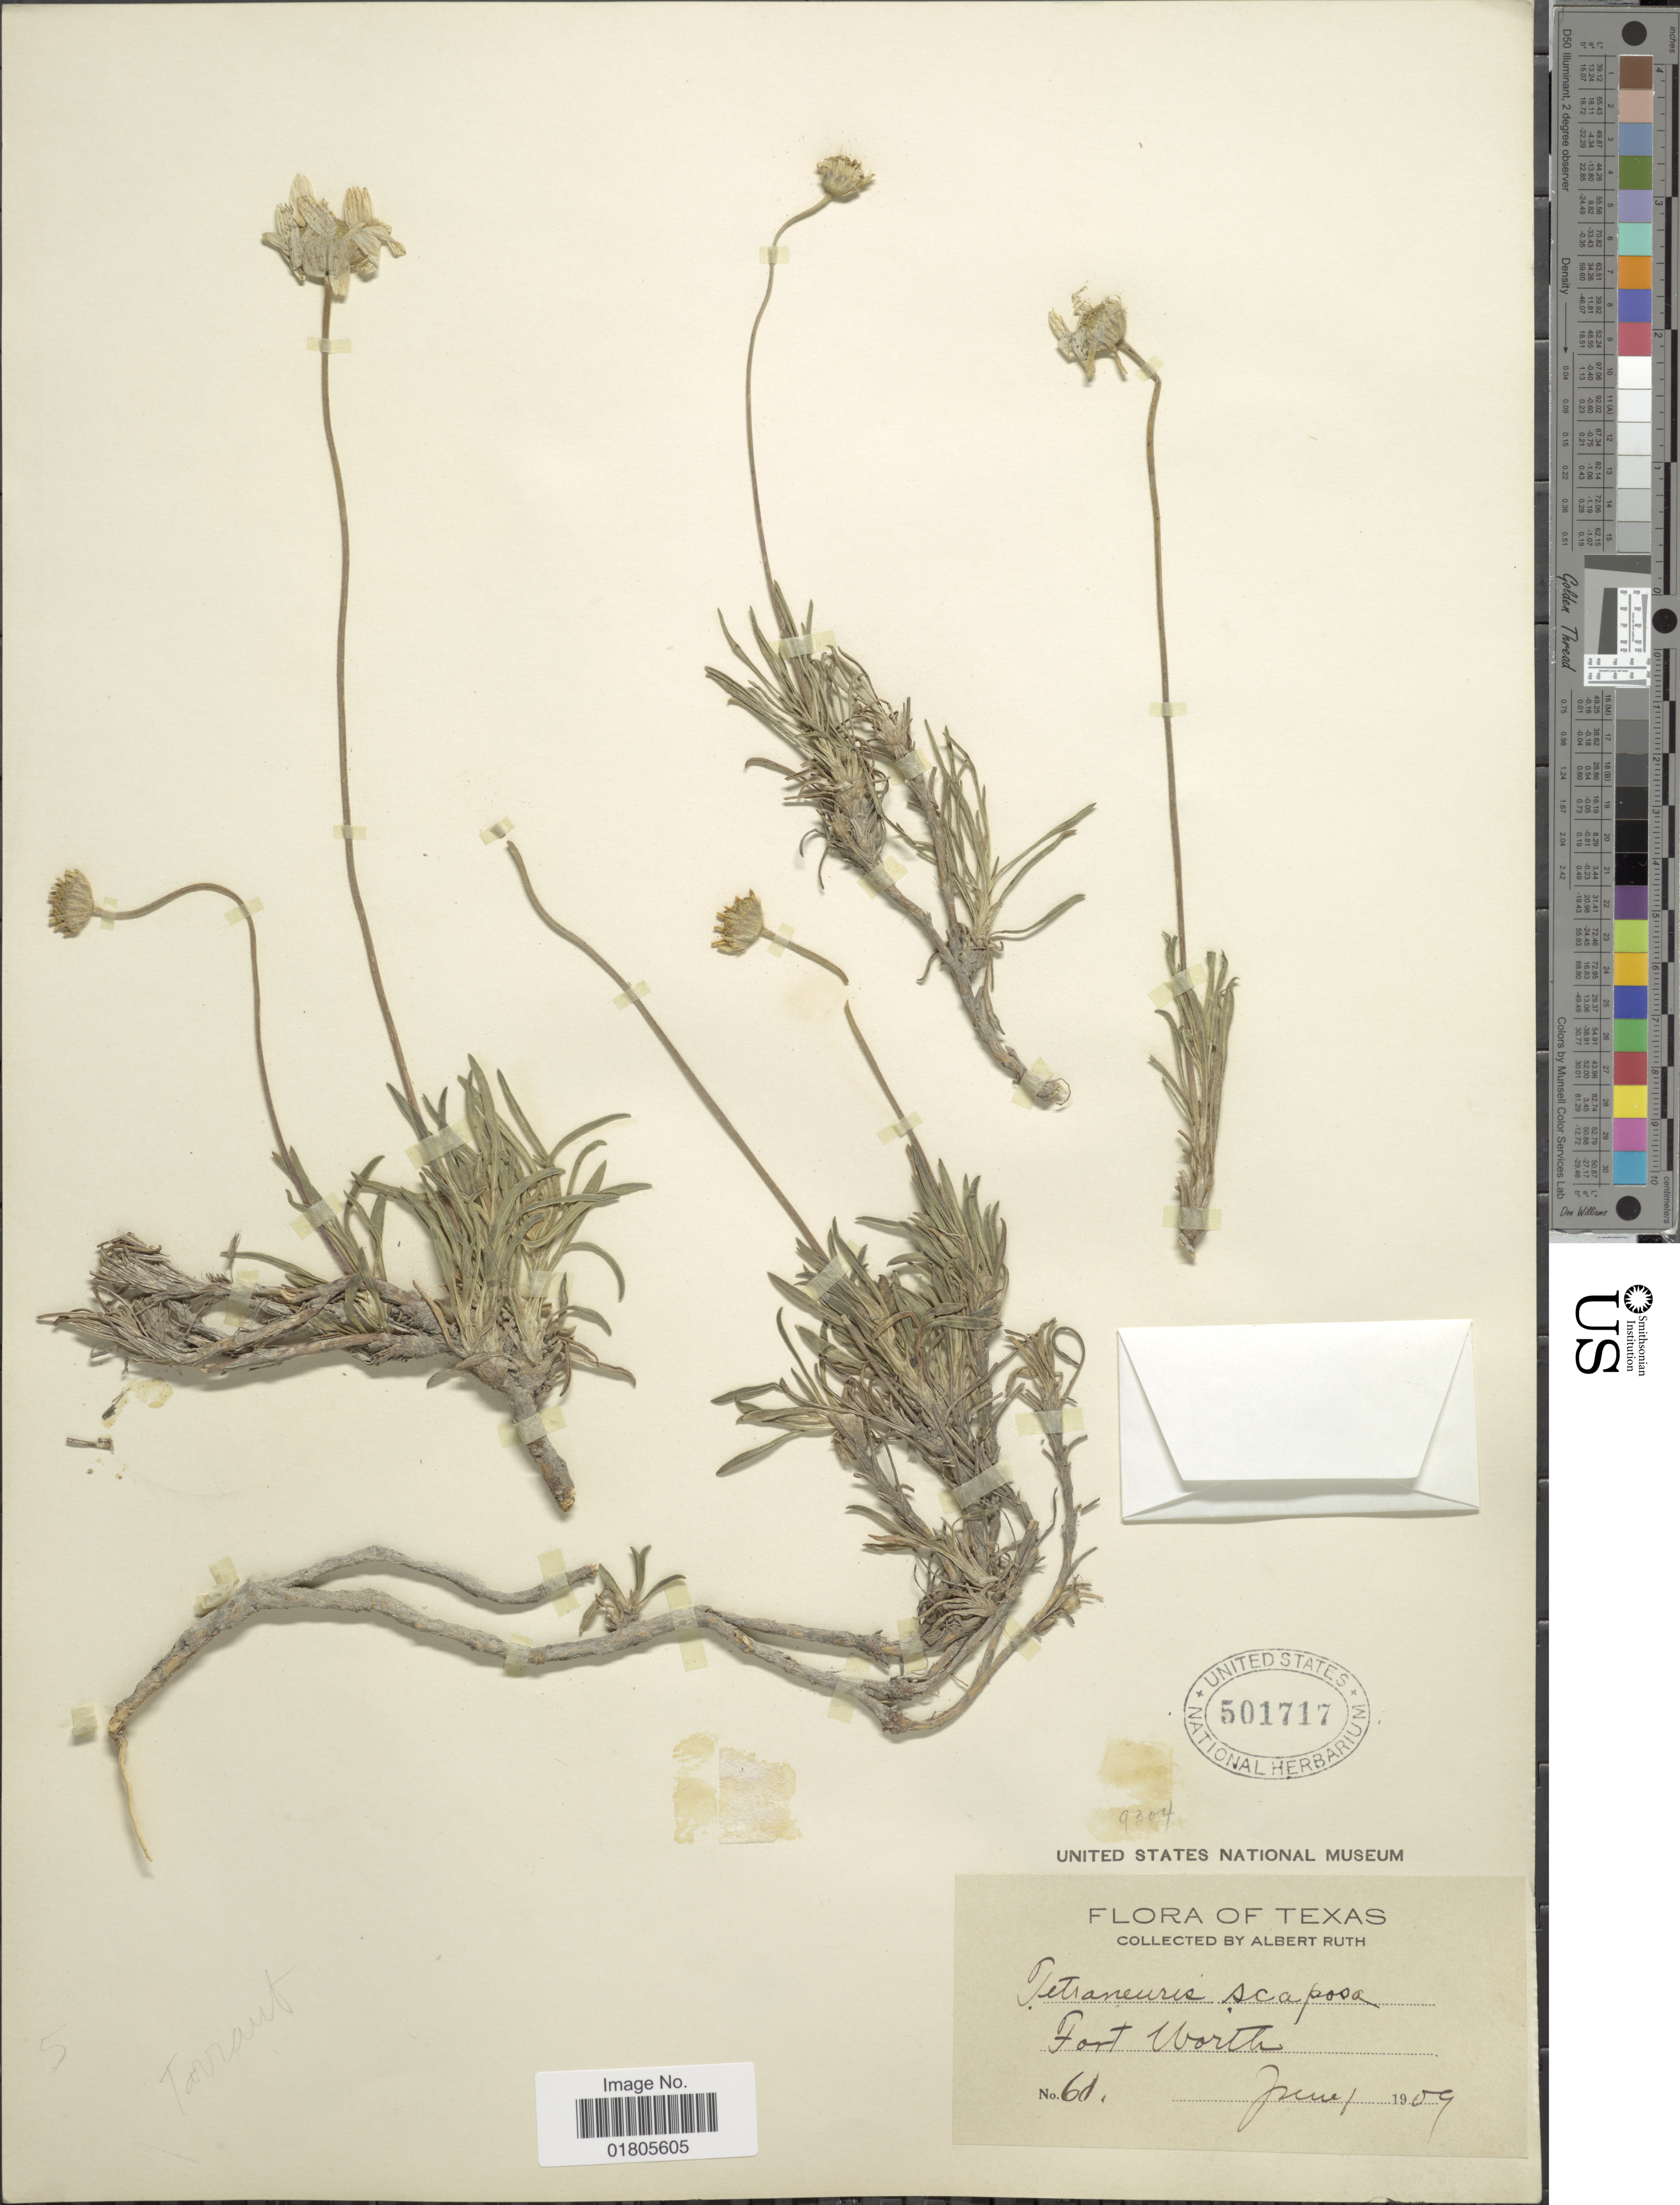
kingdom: Plantae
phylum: Tracheophyta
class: Magnoliopsida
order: Asterales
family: Asteraceae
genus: Actinea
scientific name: Actinea scaposa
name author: (DC.) Kuntze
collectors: A. Ruth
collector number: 68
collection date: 1909-06-01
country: United States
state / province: Texas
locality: Fort Worth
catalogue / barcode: US 501717